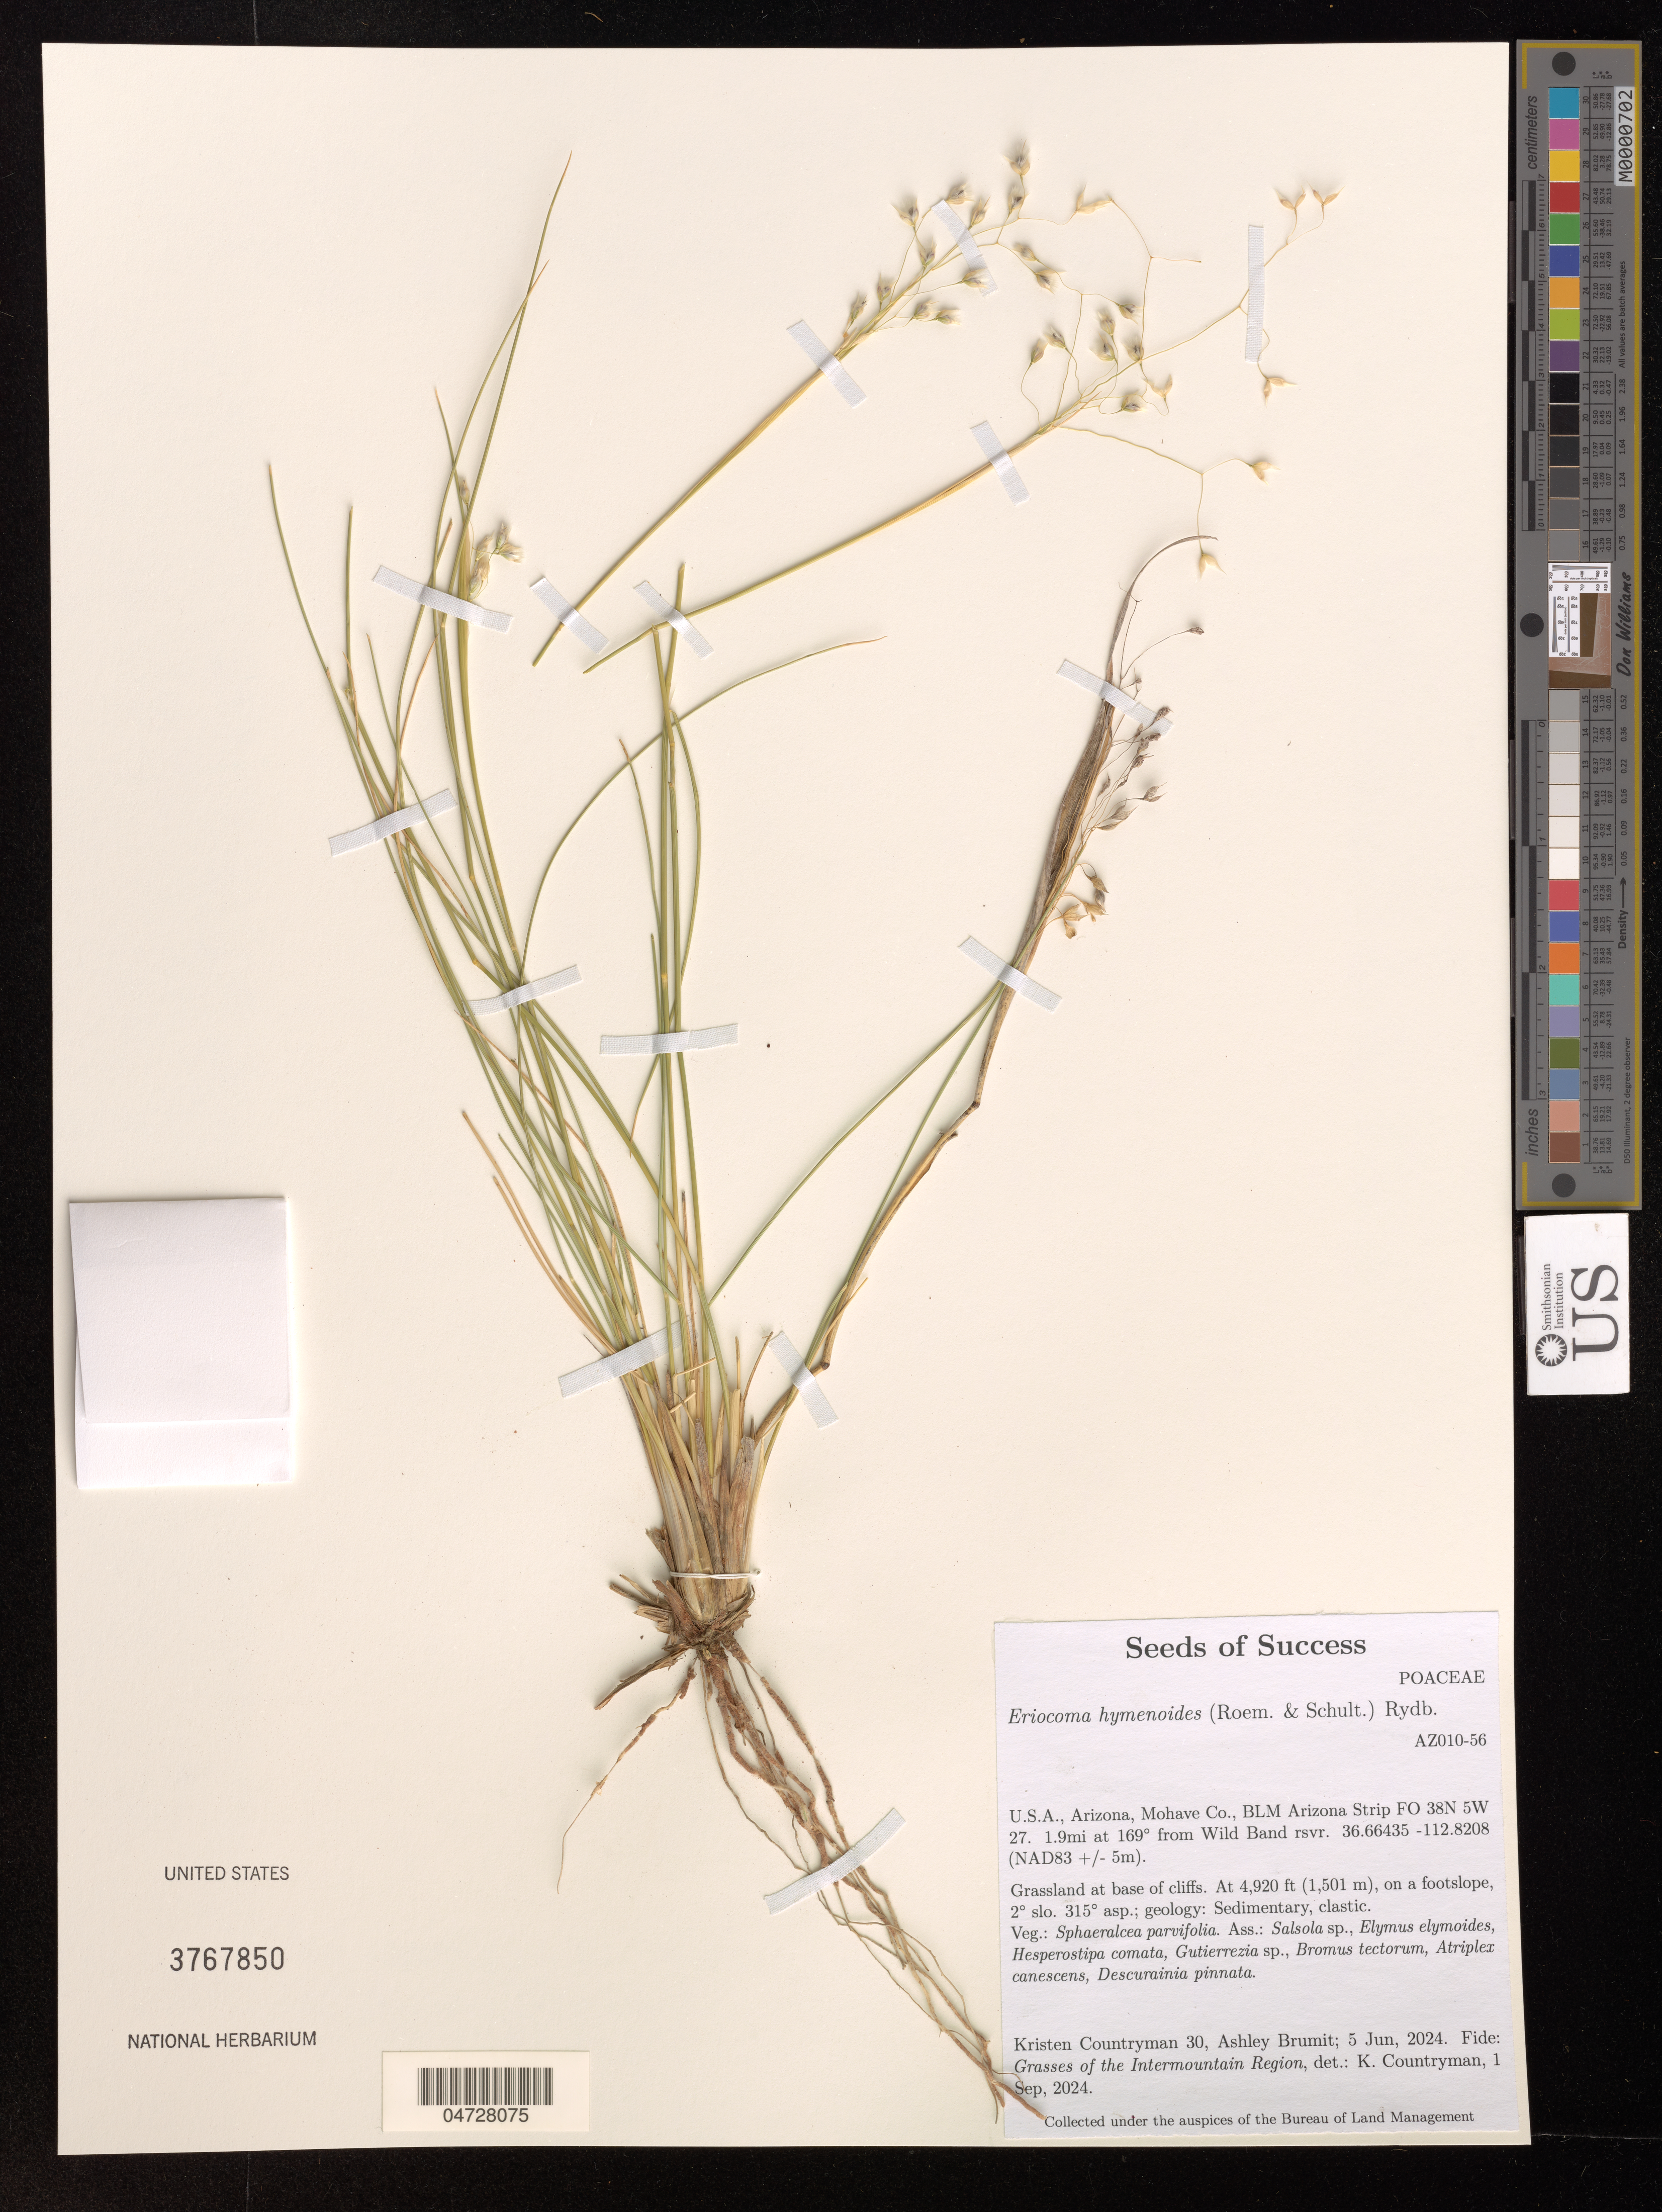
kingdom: Plantae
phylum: Tracheophyta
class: Liliopsida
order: Poales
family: Poaceae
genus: Eriocoma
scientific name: Eriocoma hymenoides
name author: (Roem. & Schult.) Rydb.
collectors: K. Countryman & A. Brumit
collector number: AZ010-56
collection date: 2024-06-05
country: United States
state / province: Arizona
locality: Mohave Co., BLM Arizona Strip FO 38N 5W 27. 1.9mi at 169° from Wild Band rsvr.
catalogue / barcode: US 3767850